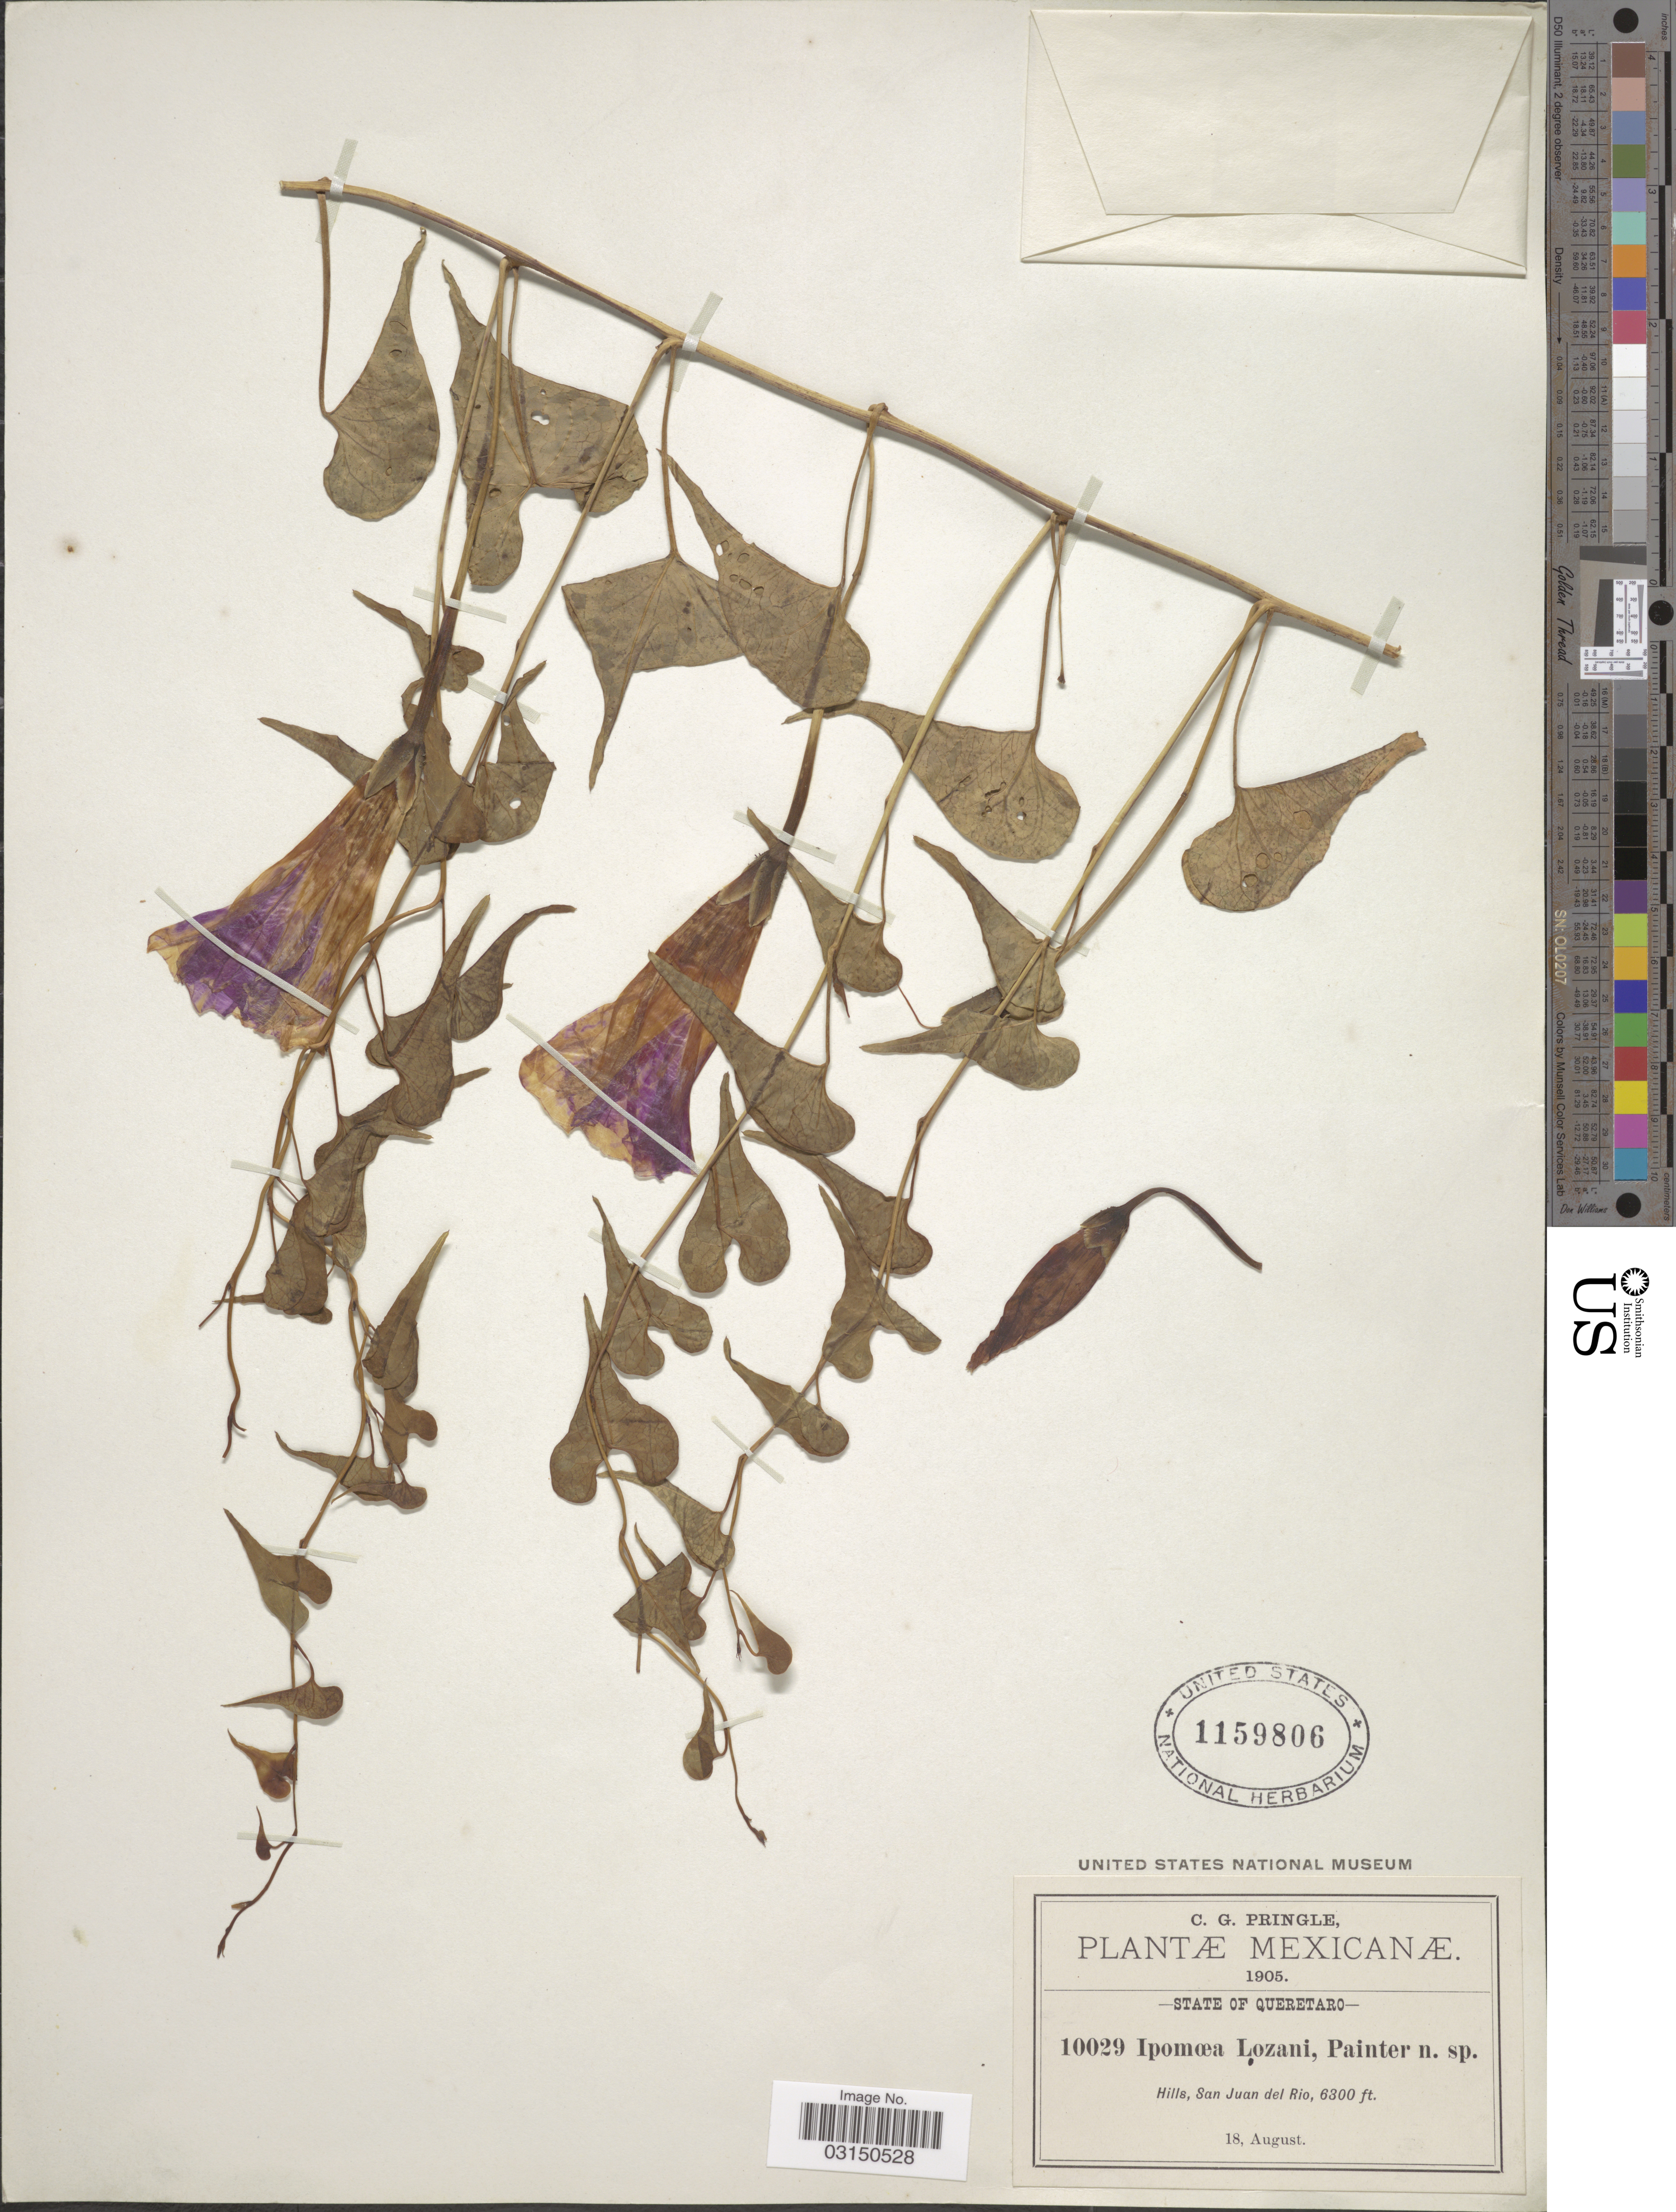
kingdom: Plantae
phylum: Tracheophyta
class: Magnoliopsida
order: Solanales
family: Convolvulaceae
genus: Ipomoea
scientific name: Ipomoea lozani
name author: J.H. Painter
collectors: C. G. Pringle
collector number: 10029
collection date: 1905-08-18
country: Mexico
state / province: Querétaro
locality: Hills, San Juan del Rio.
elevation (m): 1920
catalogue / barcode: US 1159806